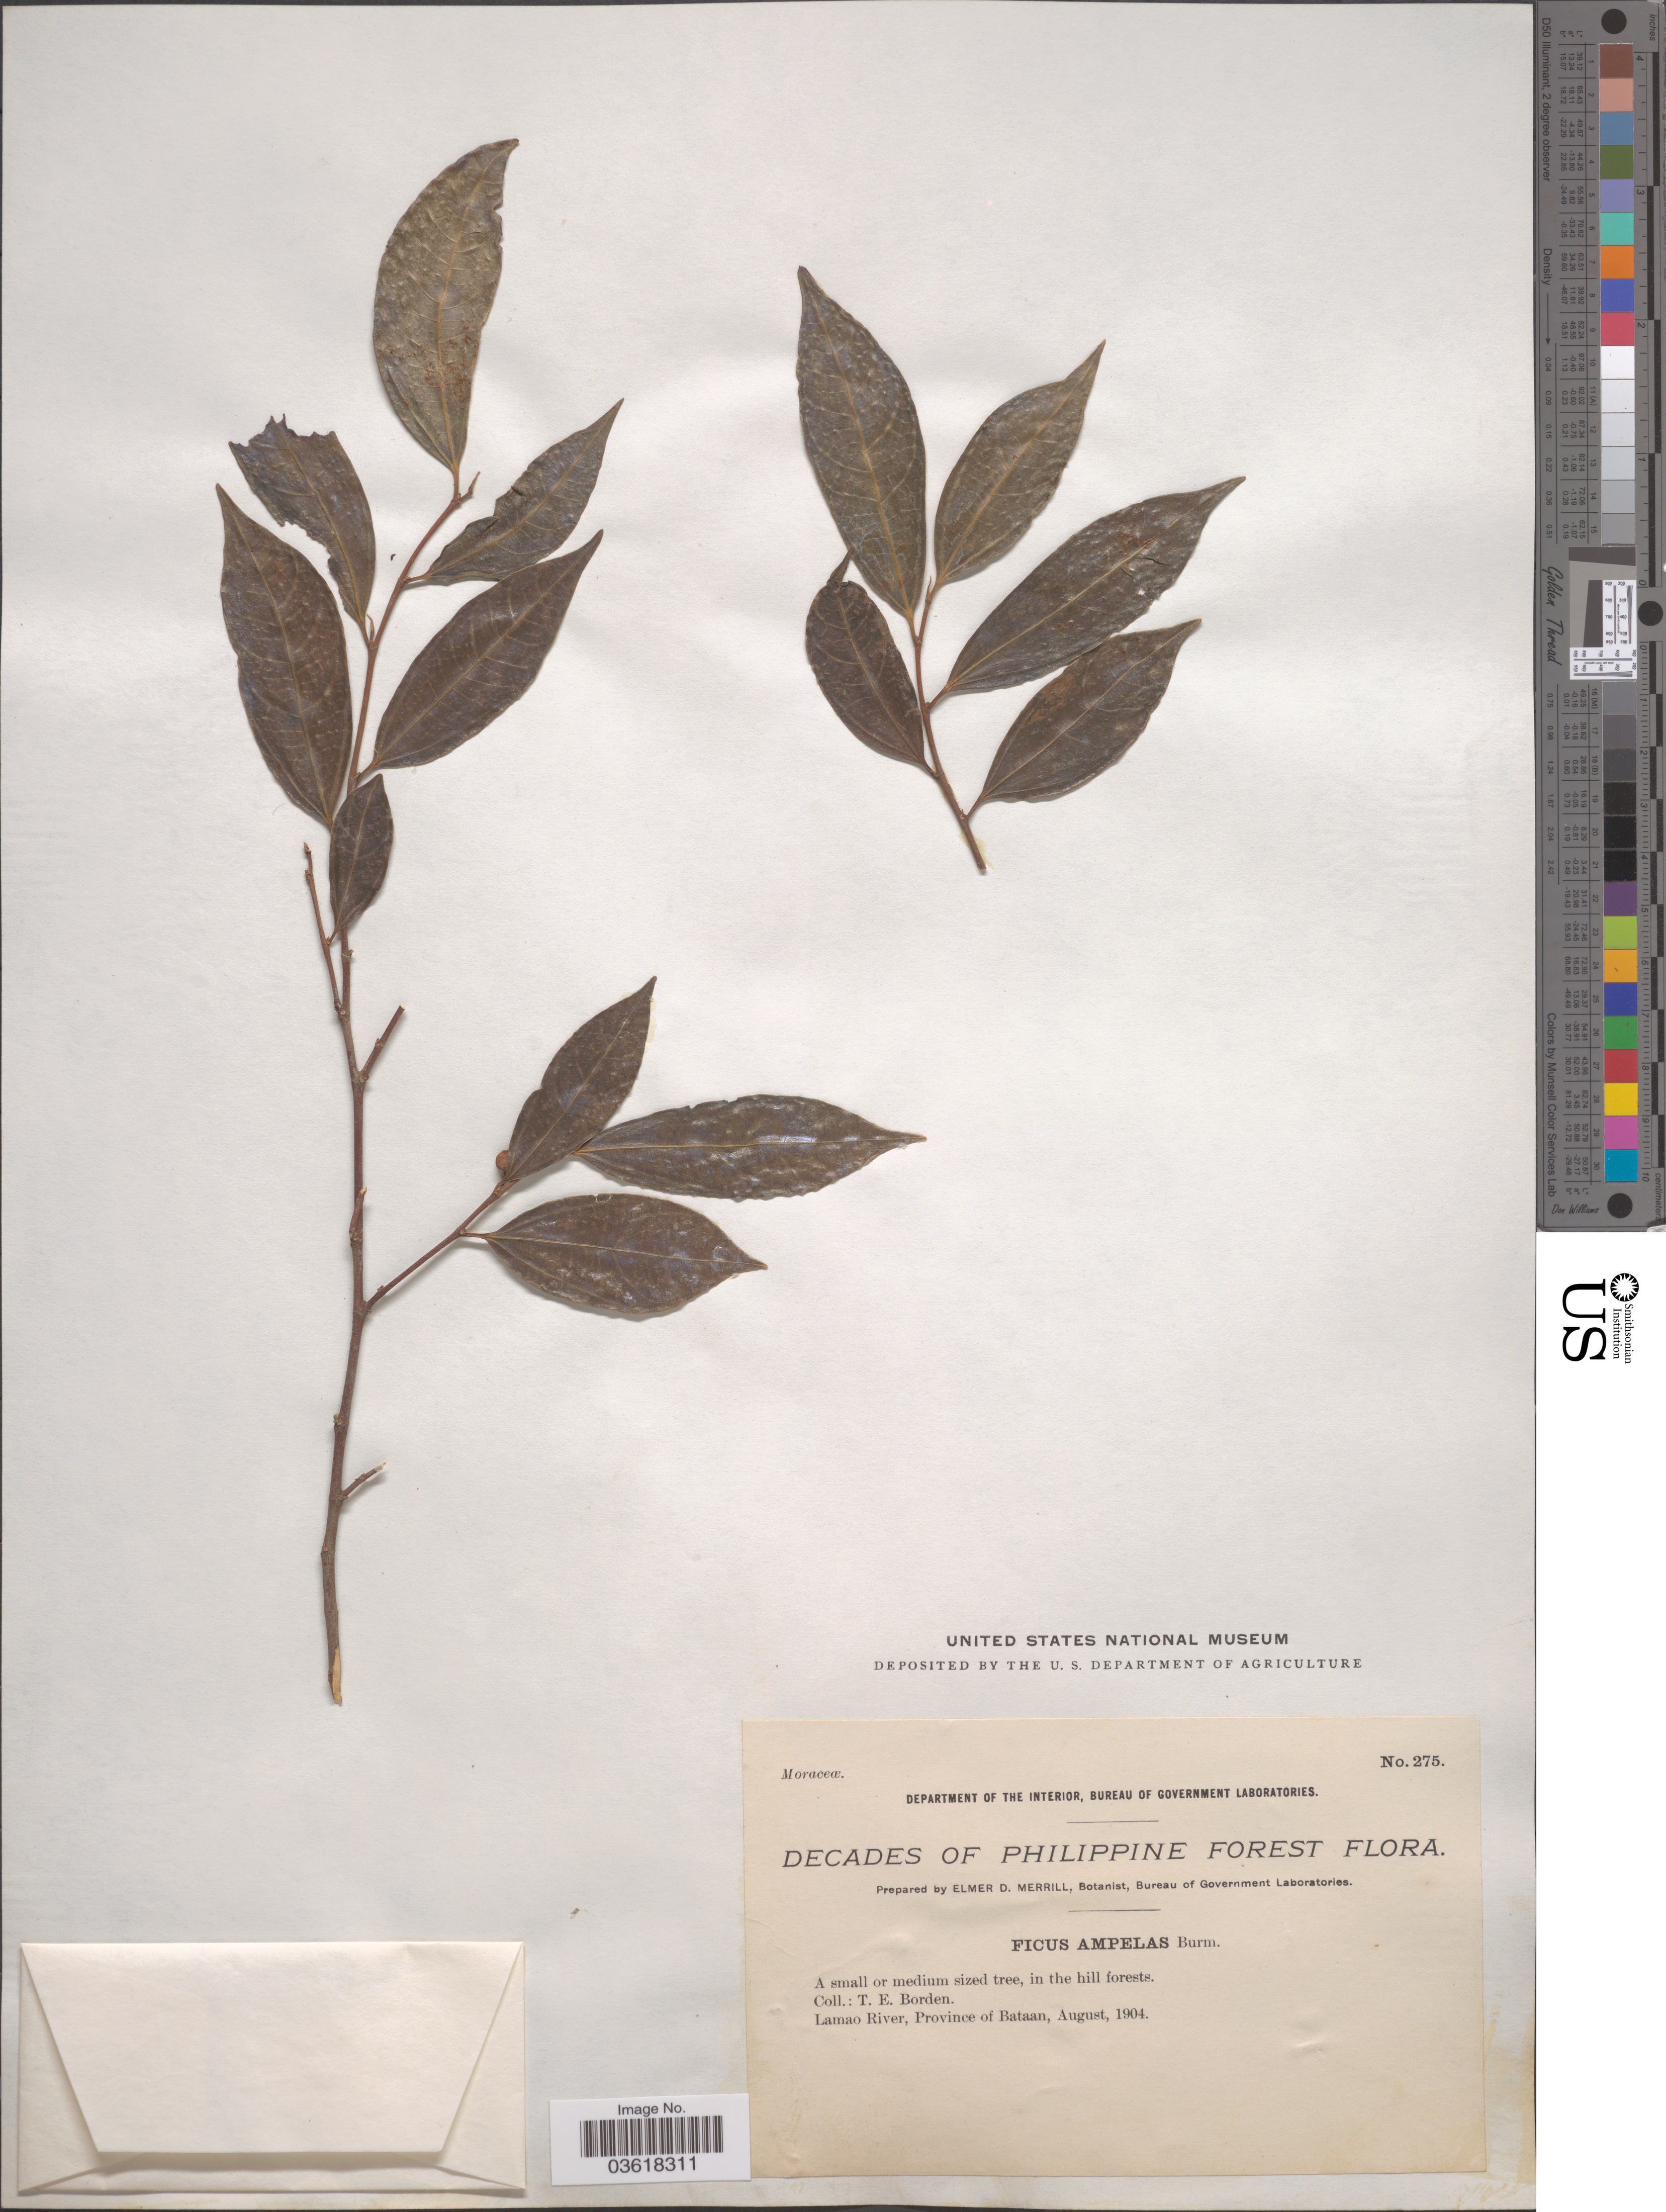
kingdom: Plantae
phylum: Tracheophyta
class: Magnoliopsida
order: Rosales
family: Moraceae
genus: Ficus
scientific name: Ficus ampelos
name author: Burm. f.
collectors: T. E. Borden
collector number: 275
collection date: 1904-04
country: Philippines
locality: Lamao River, Province of Bataan.